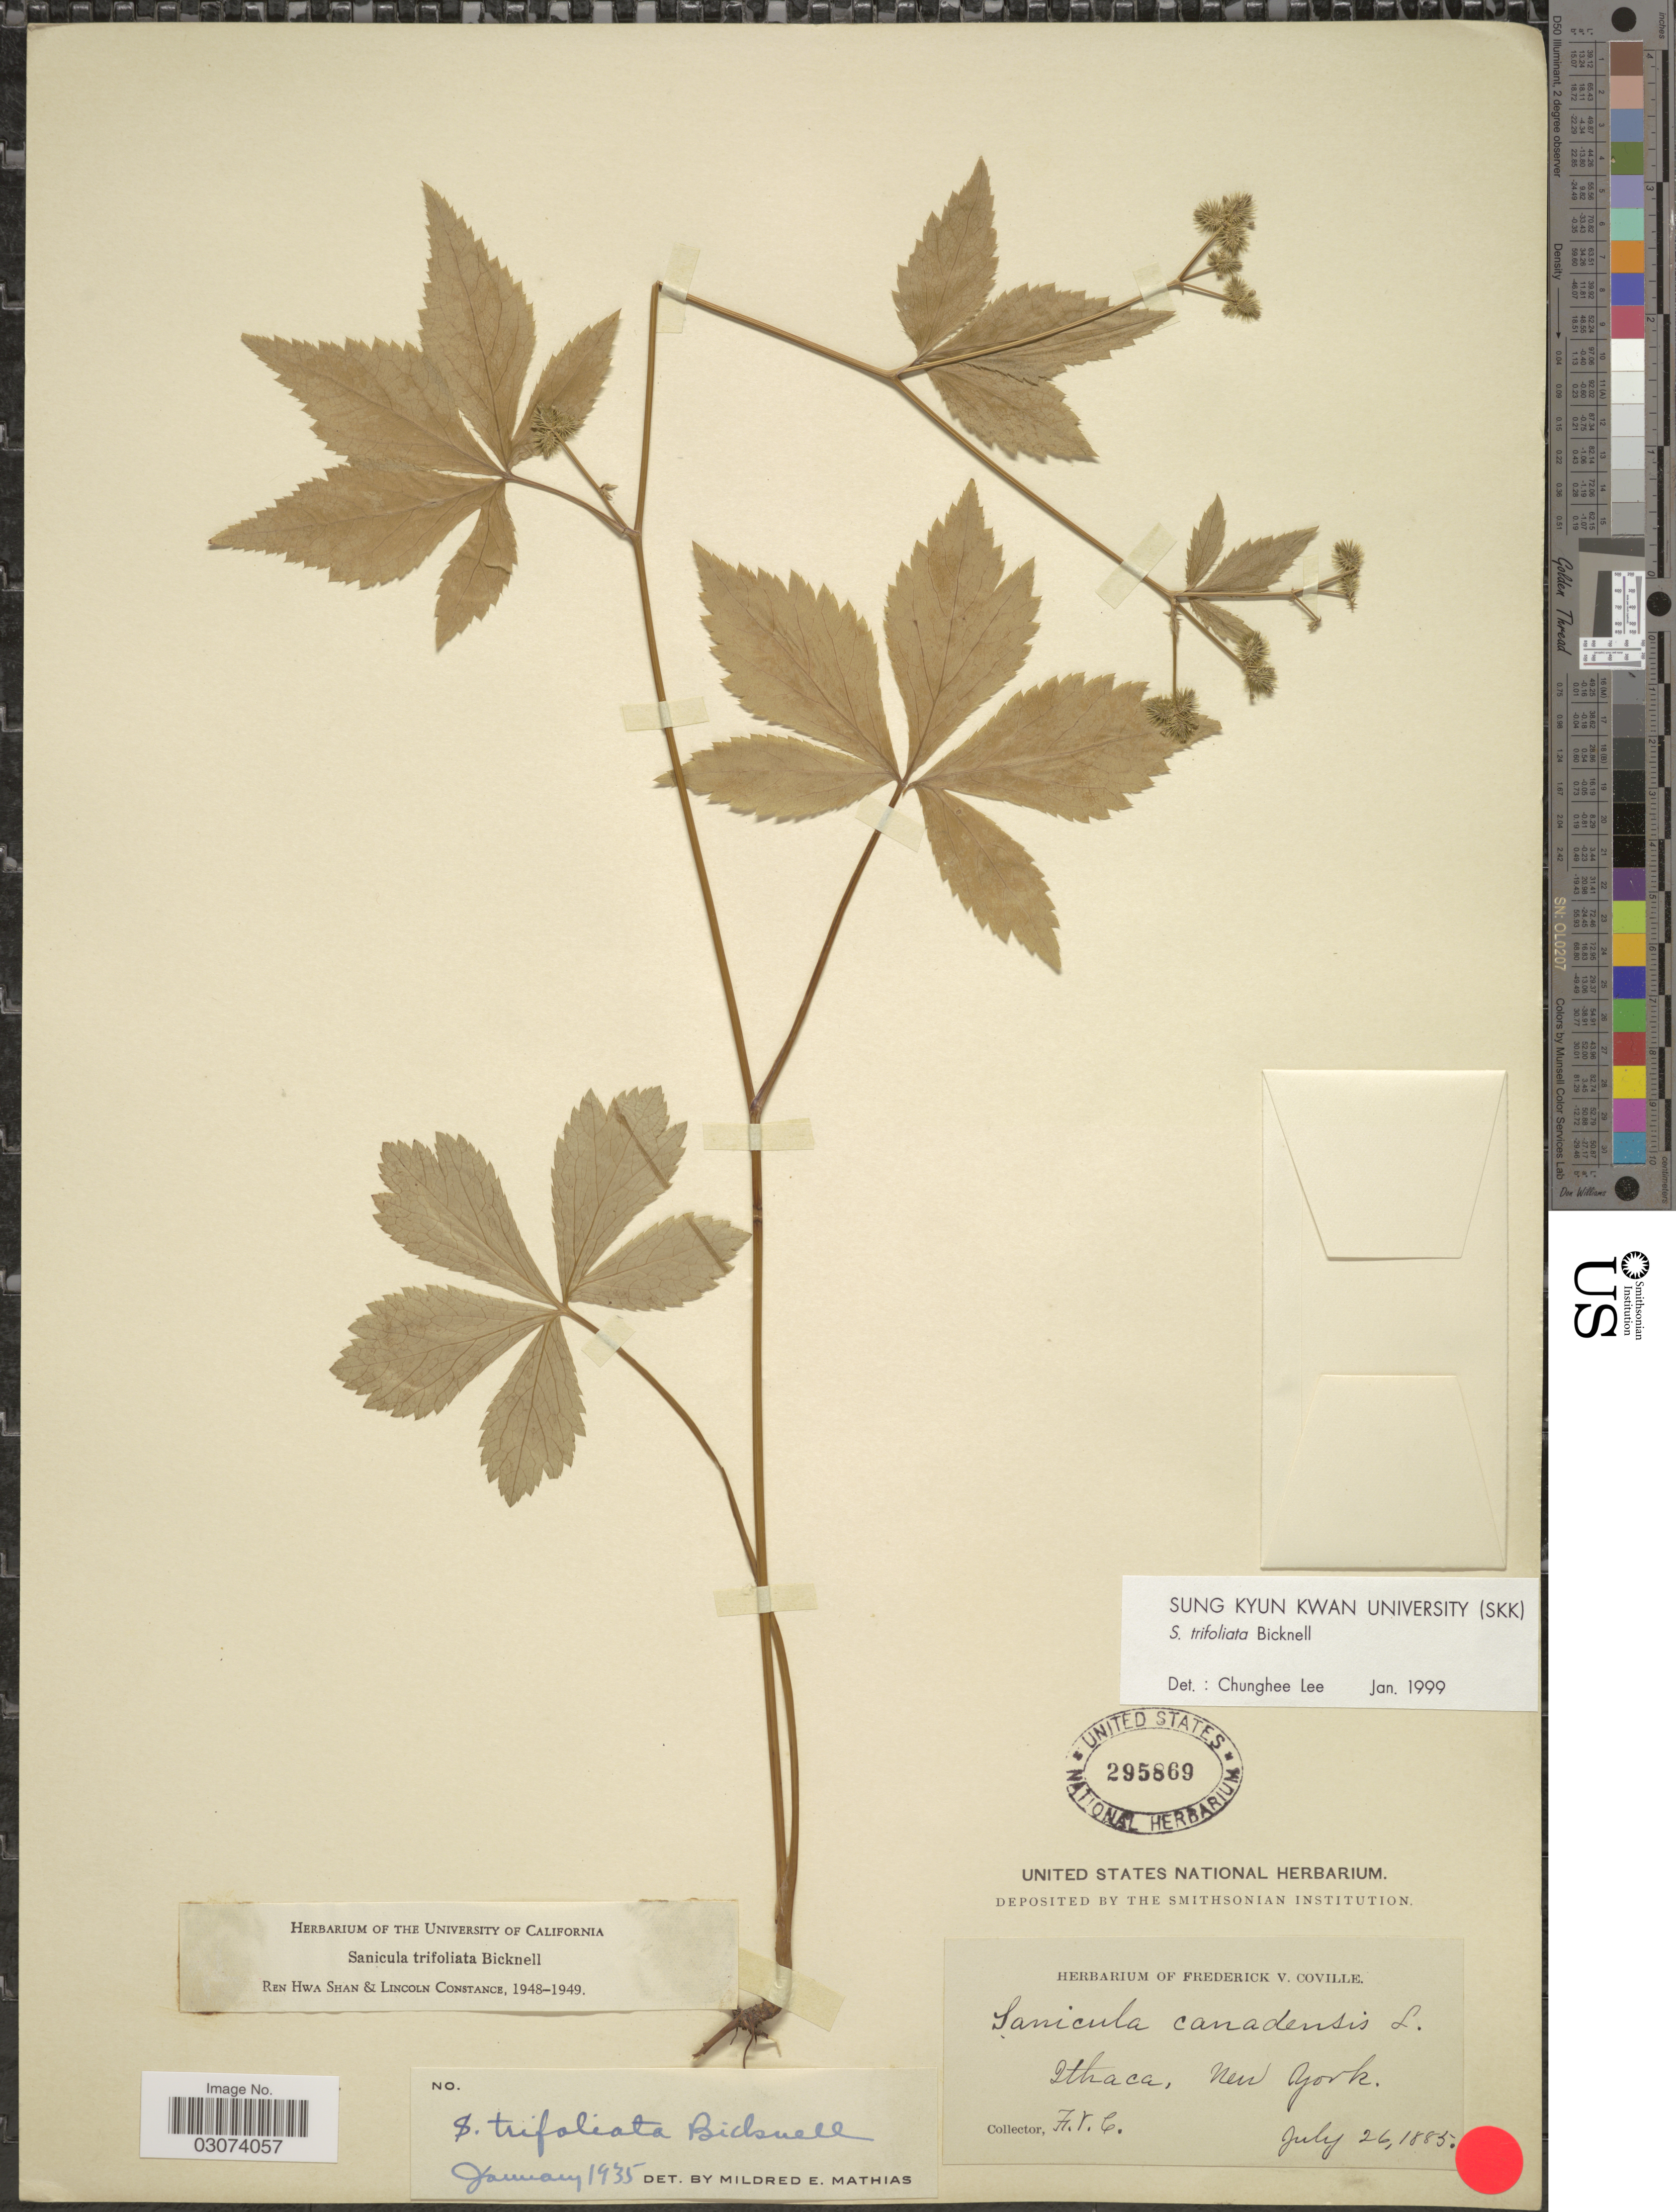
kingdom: Plantae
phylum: Tracheophyta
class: Magnoliopsida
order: Apiales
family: Apiaceae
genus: Sanicula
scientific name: Sanicula trifoliata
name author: E.P. Bicknell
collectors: F. V. Coville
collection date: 1885-07-26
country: United States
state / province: New York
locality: Ithaca.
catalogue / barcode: US 295869